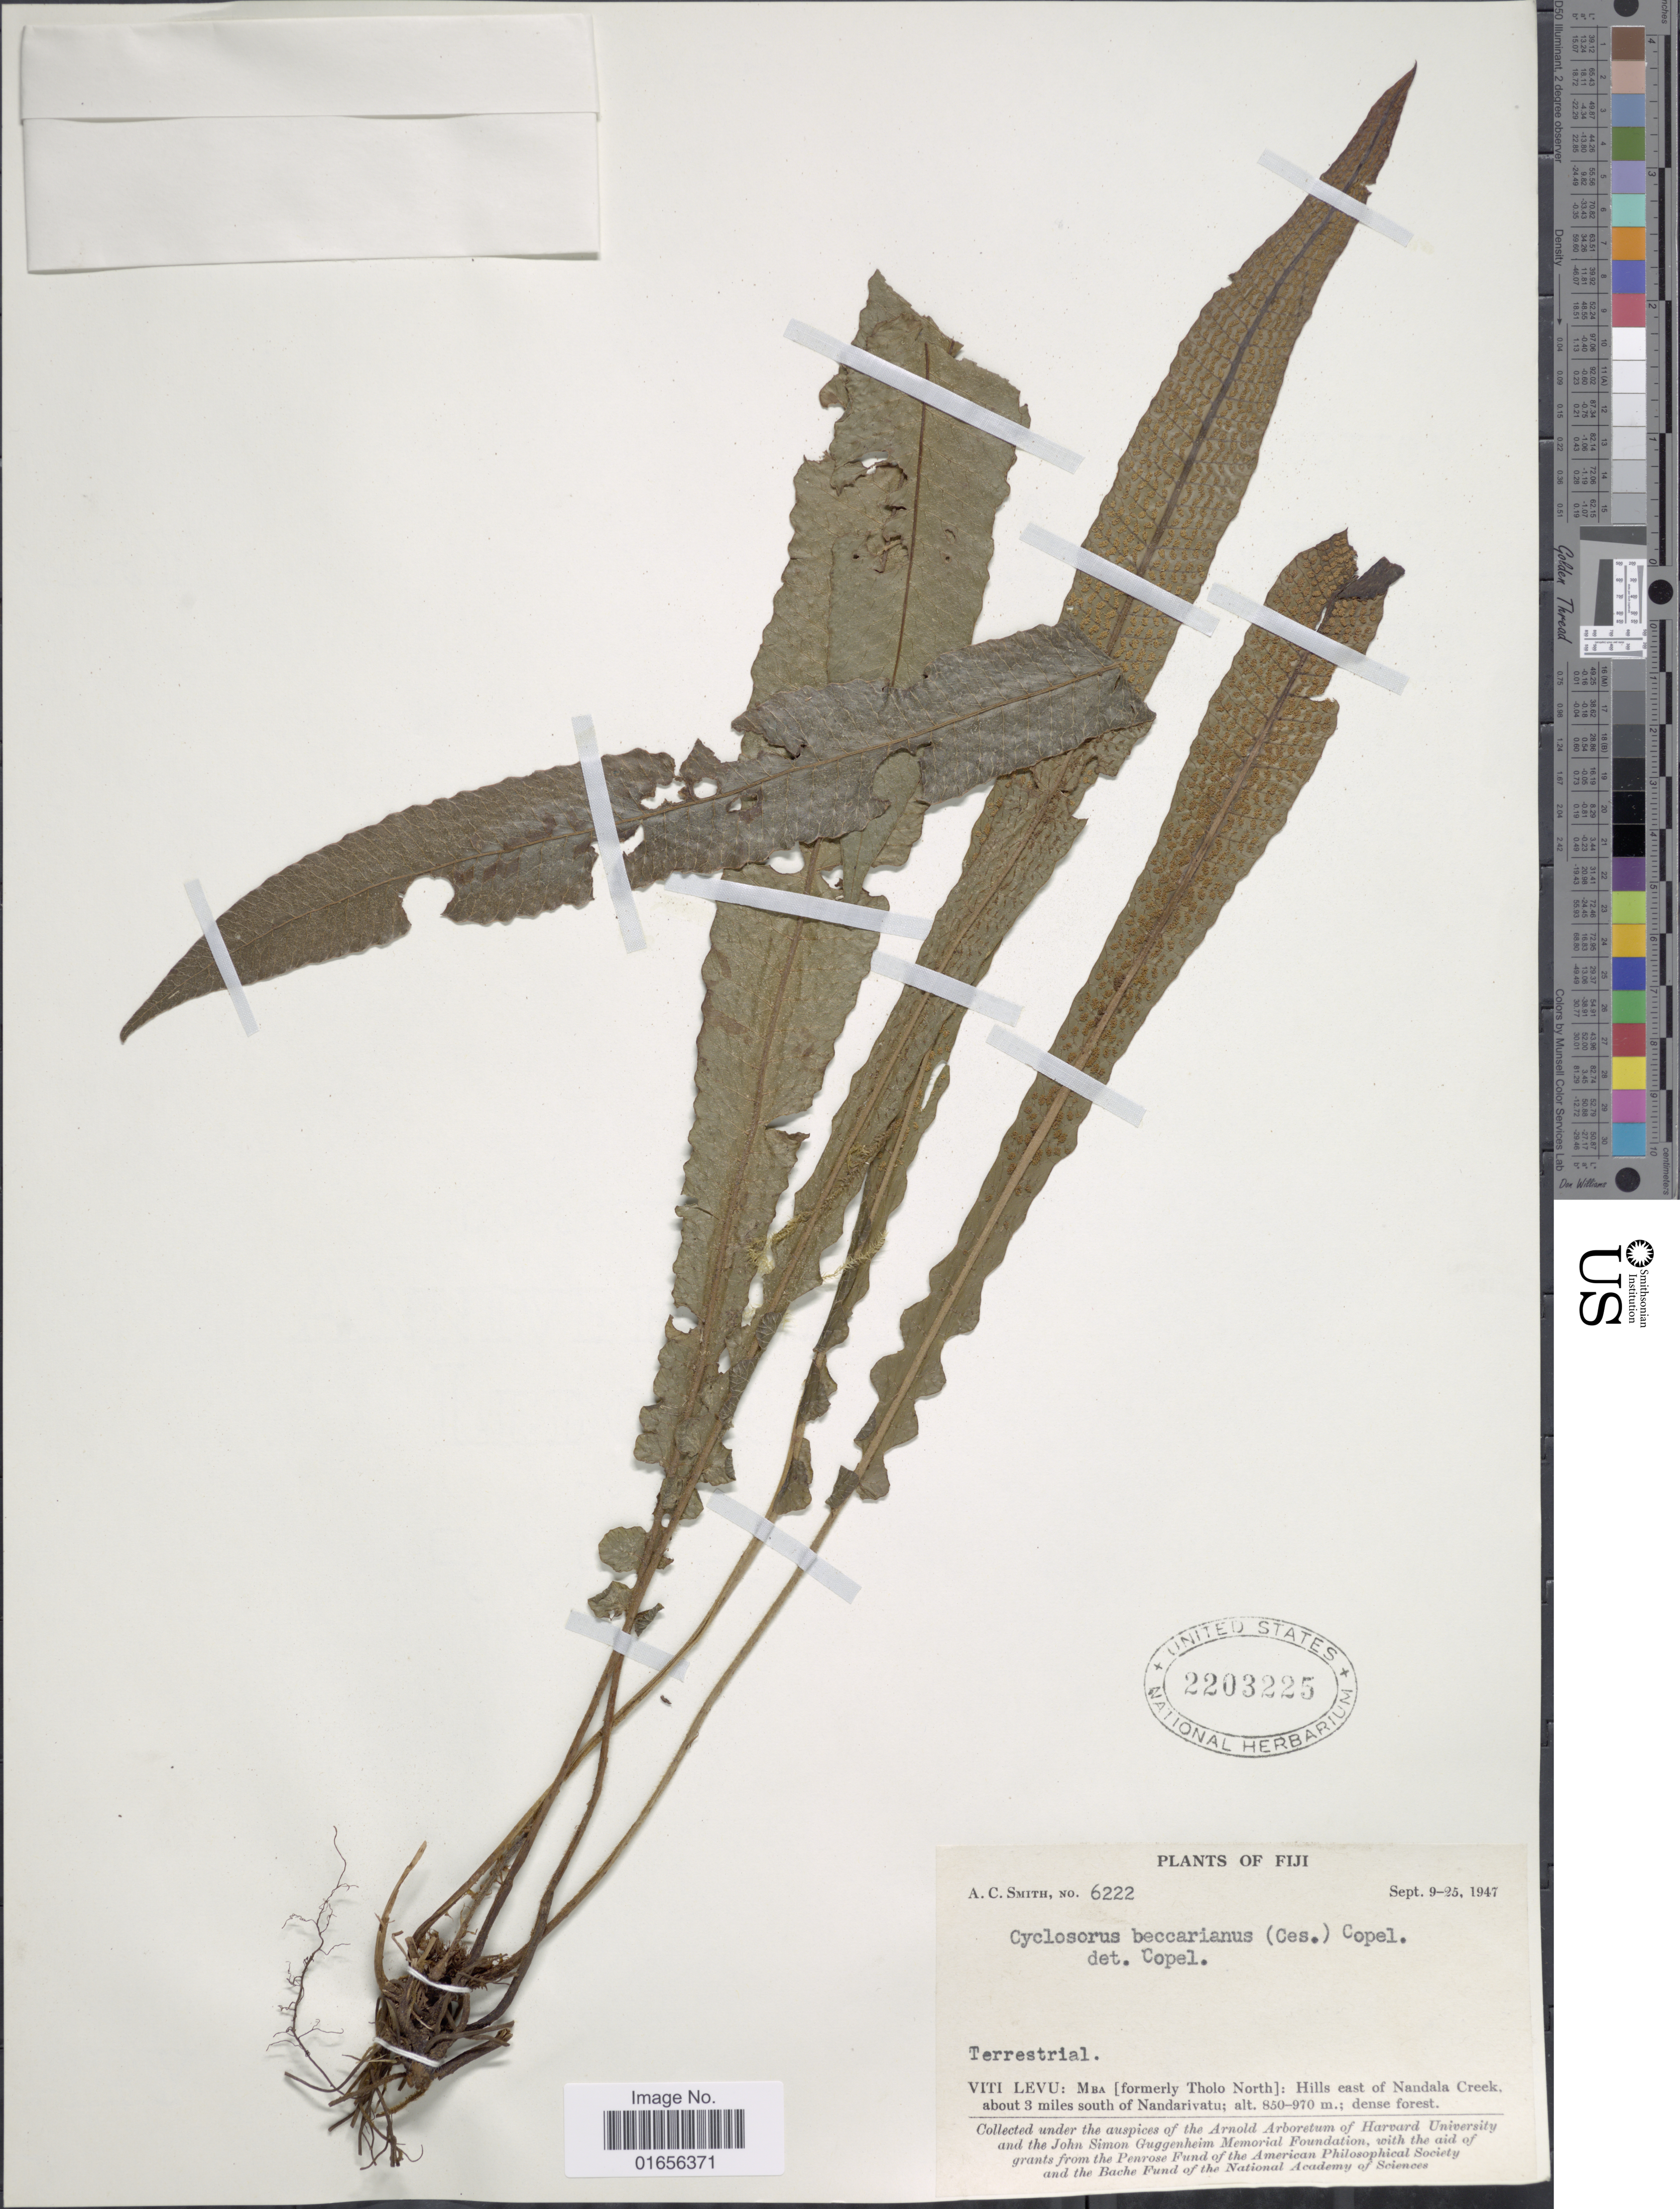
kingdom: Plantae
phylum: Tracheophyta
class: Polypodiopsida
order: Polypodiales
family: Thelypteridaceae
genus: Pronephrium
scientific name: Pronephrium beccarianum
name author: (Ces.) Holttum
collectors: A. C. Smith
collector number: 6222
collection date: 1947-09-09/1947-09-25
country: Fiji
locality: Fiji, Viti Levu, Mba [formerly Tholo North]: Hills east of Nandala Creek, about 3 miles south of Nandarivatu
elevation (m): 850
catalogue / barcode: US 2203225